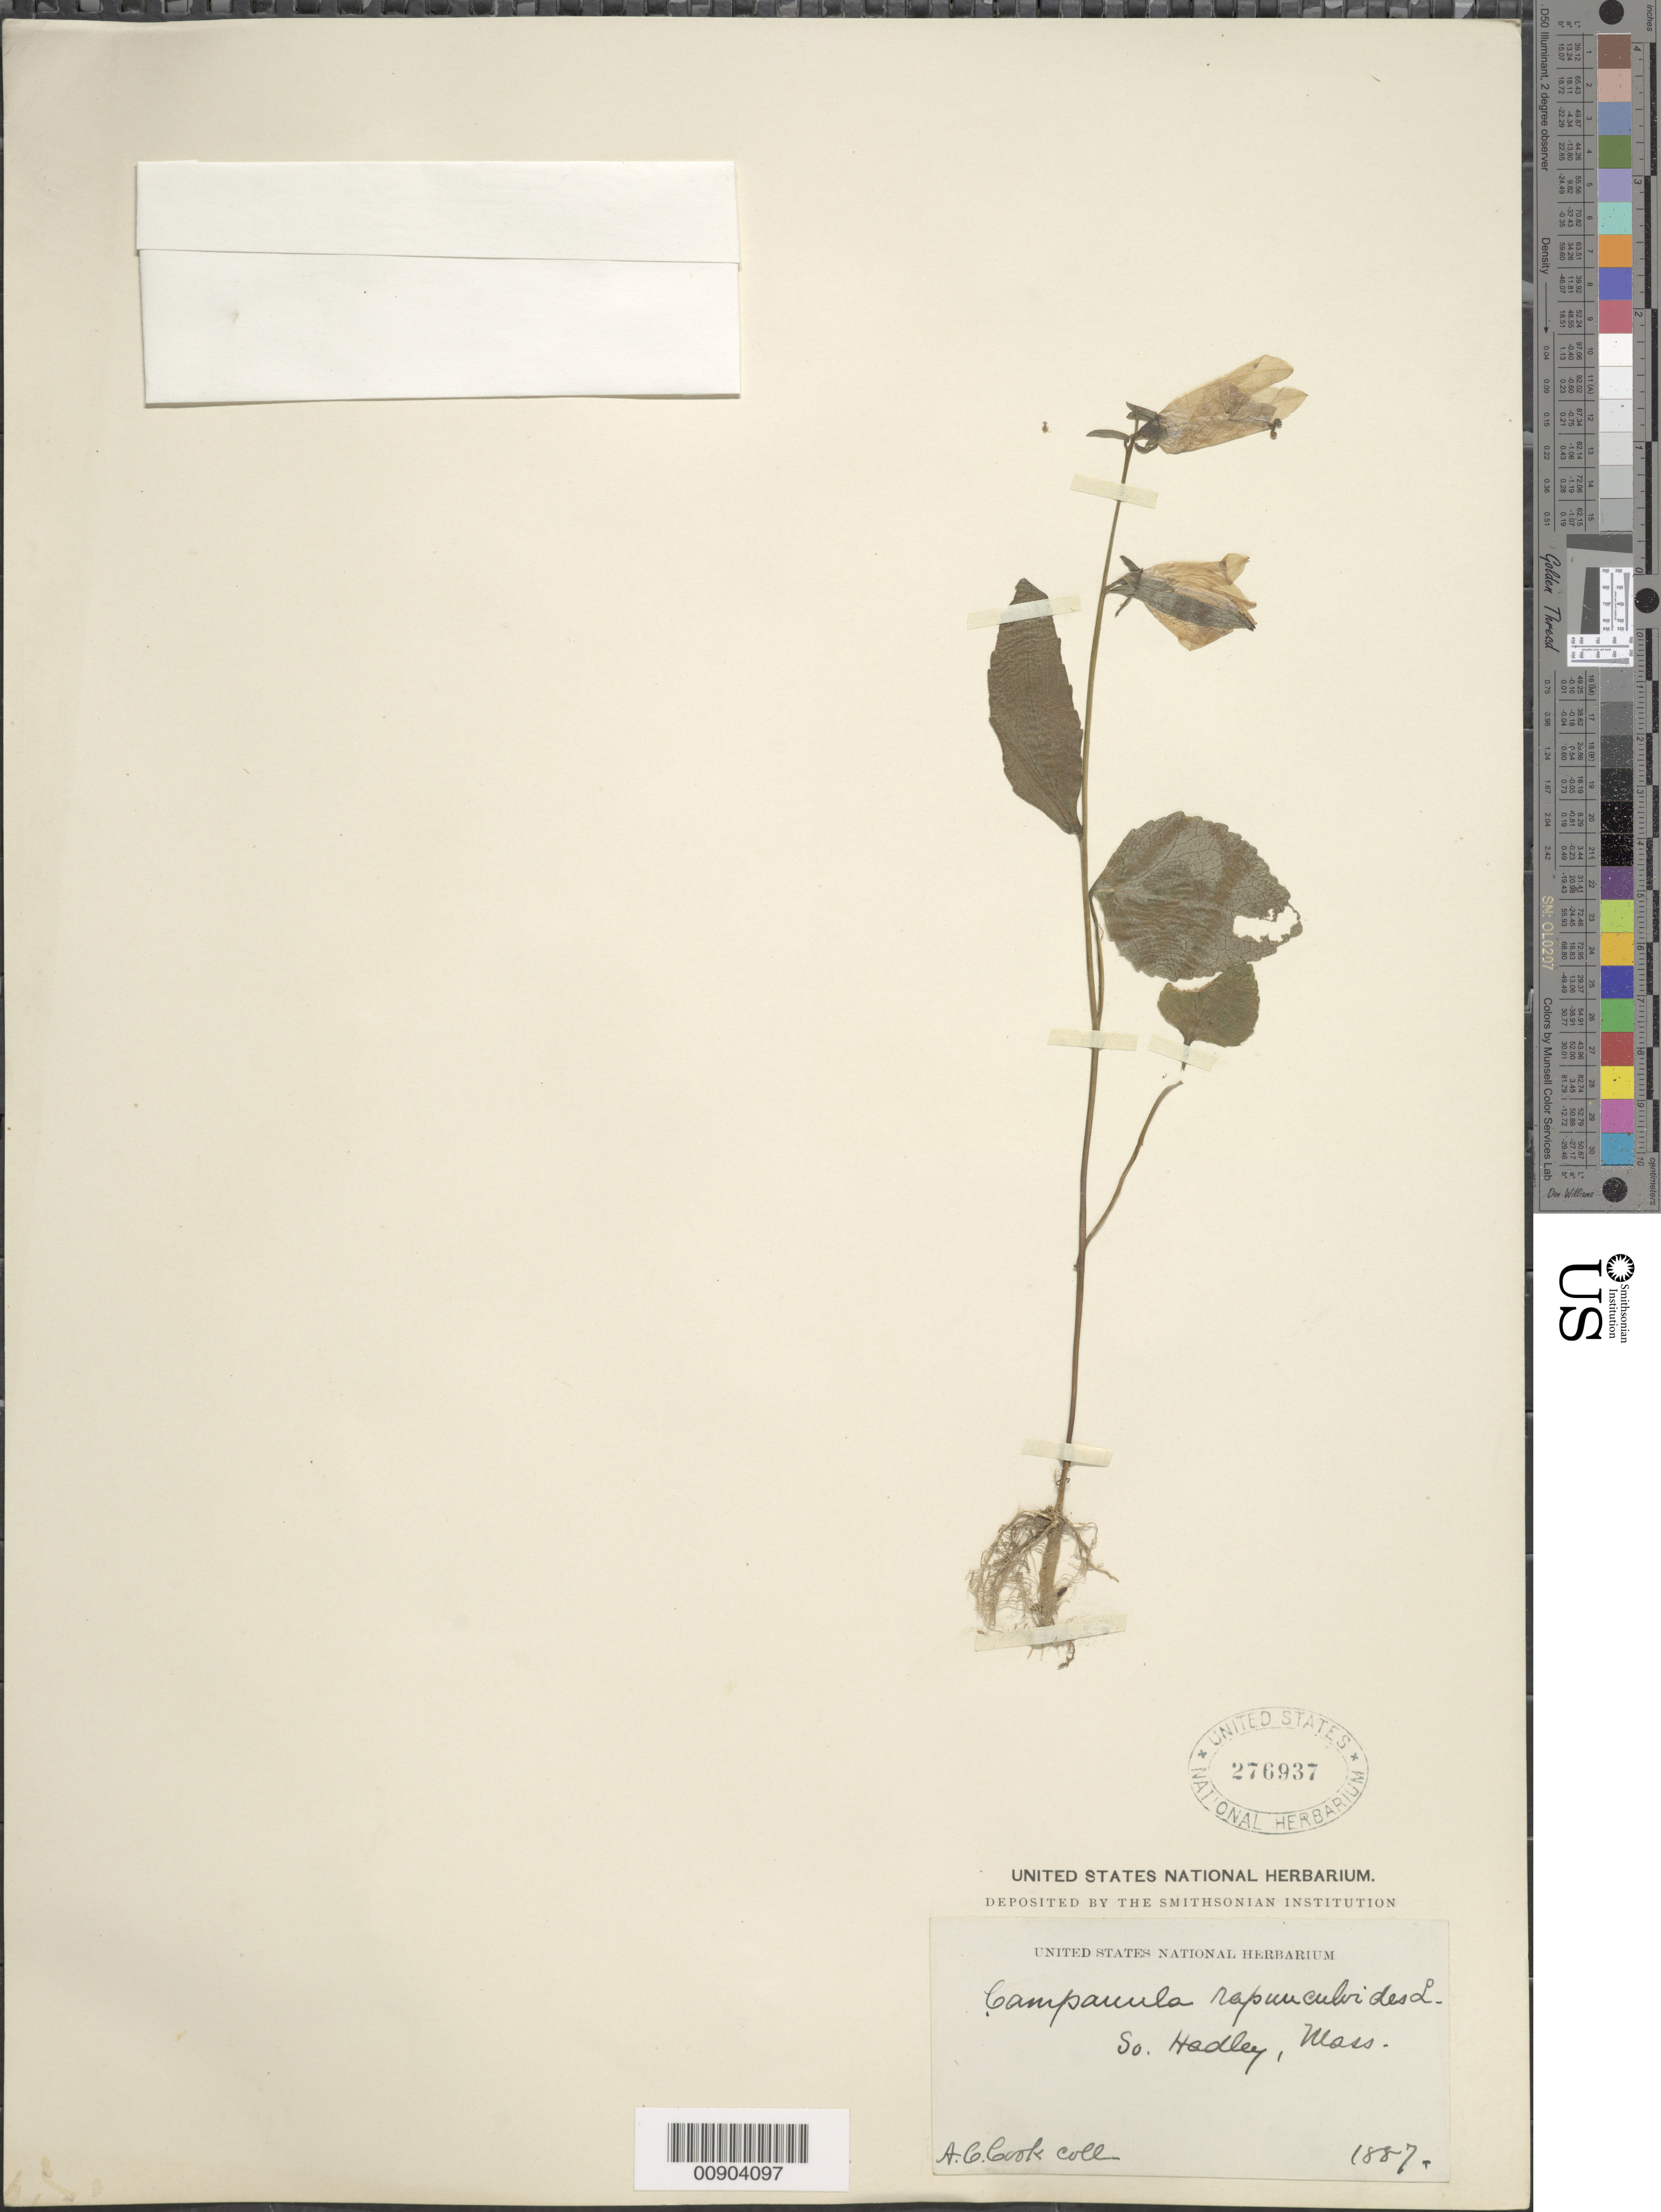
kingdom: Plantae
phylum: Tracheophyta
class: Magnoliopsida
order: Asterales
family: Campanulaceae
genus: Campanula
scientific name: Campanula rapunculoides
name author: L.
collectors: Alice C. Cook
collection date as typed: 1887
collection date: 1887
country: United States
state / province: Massachusetts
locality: South Hadley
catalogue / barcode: US 276937